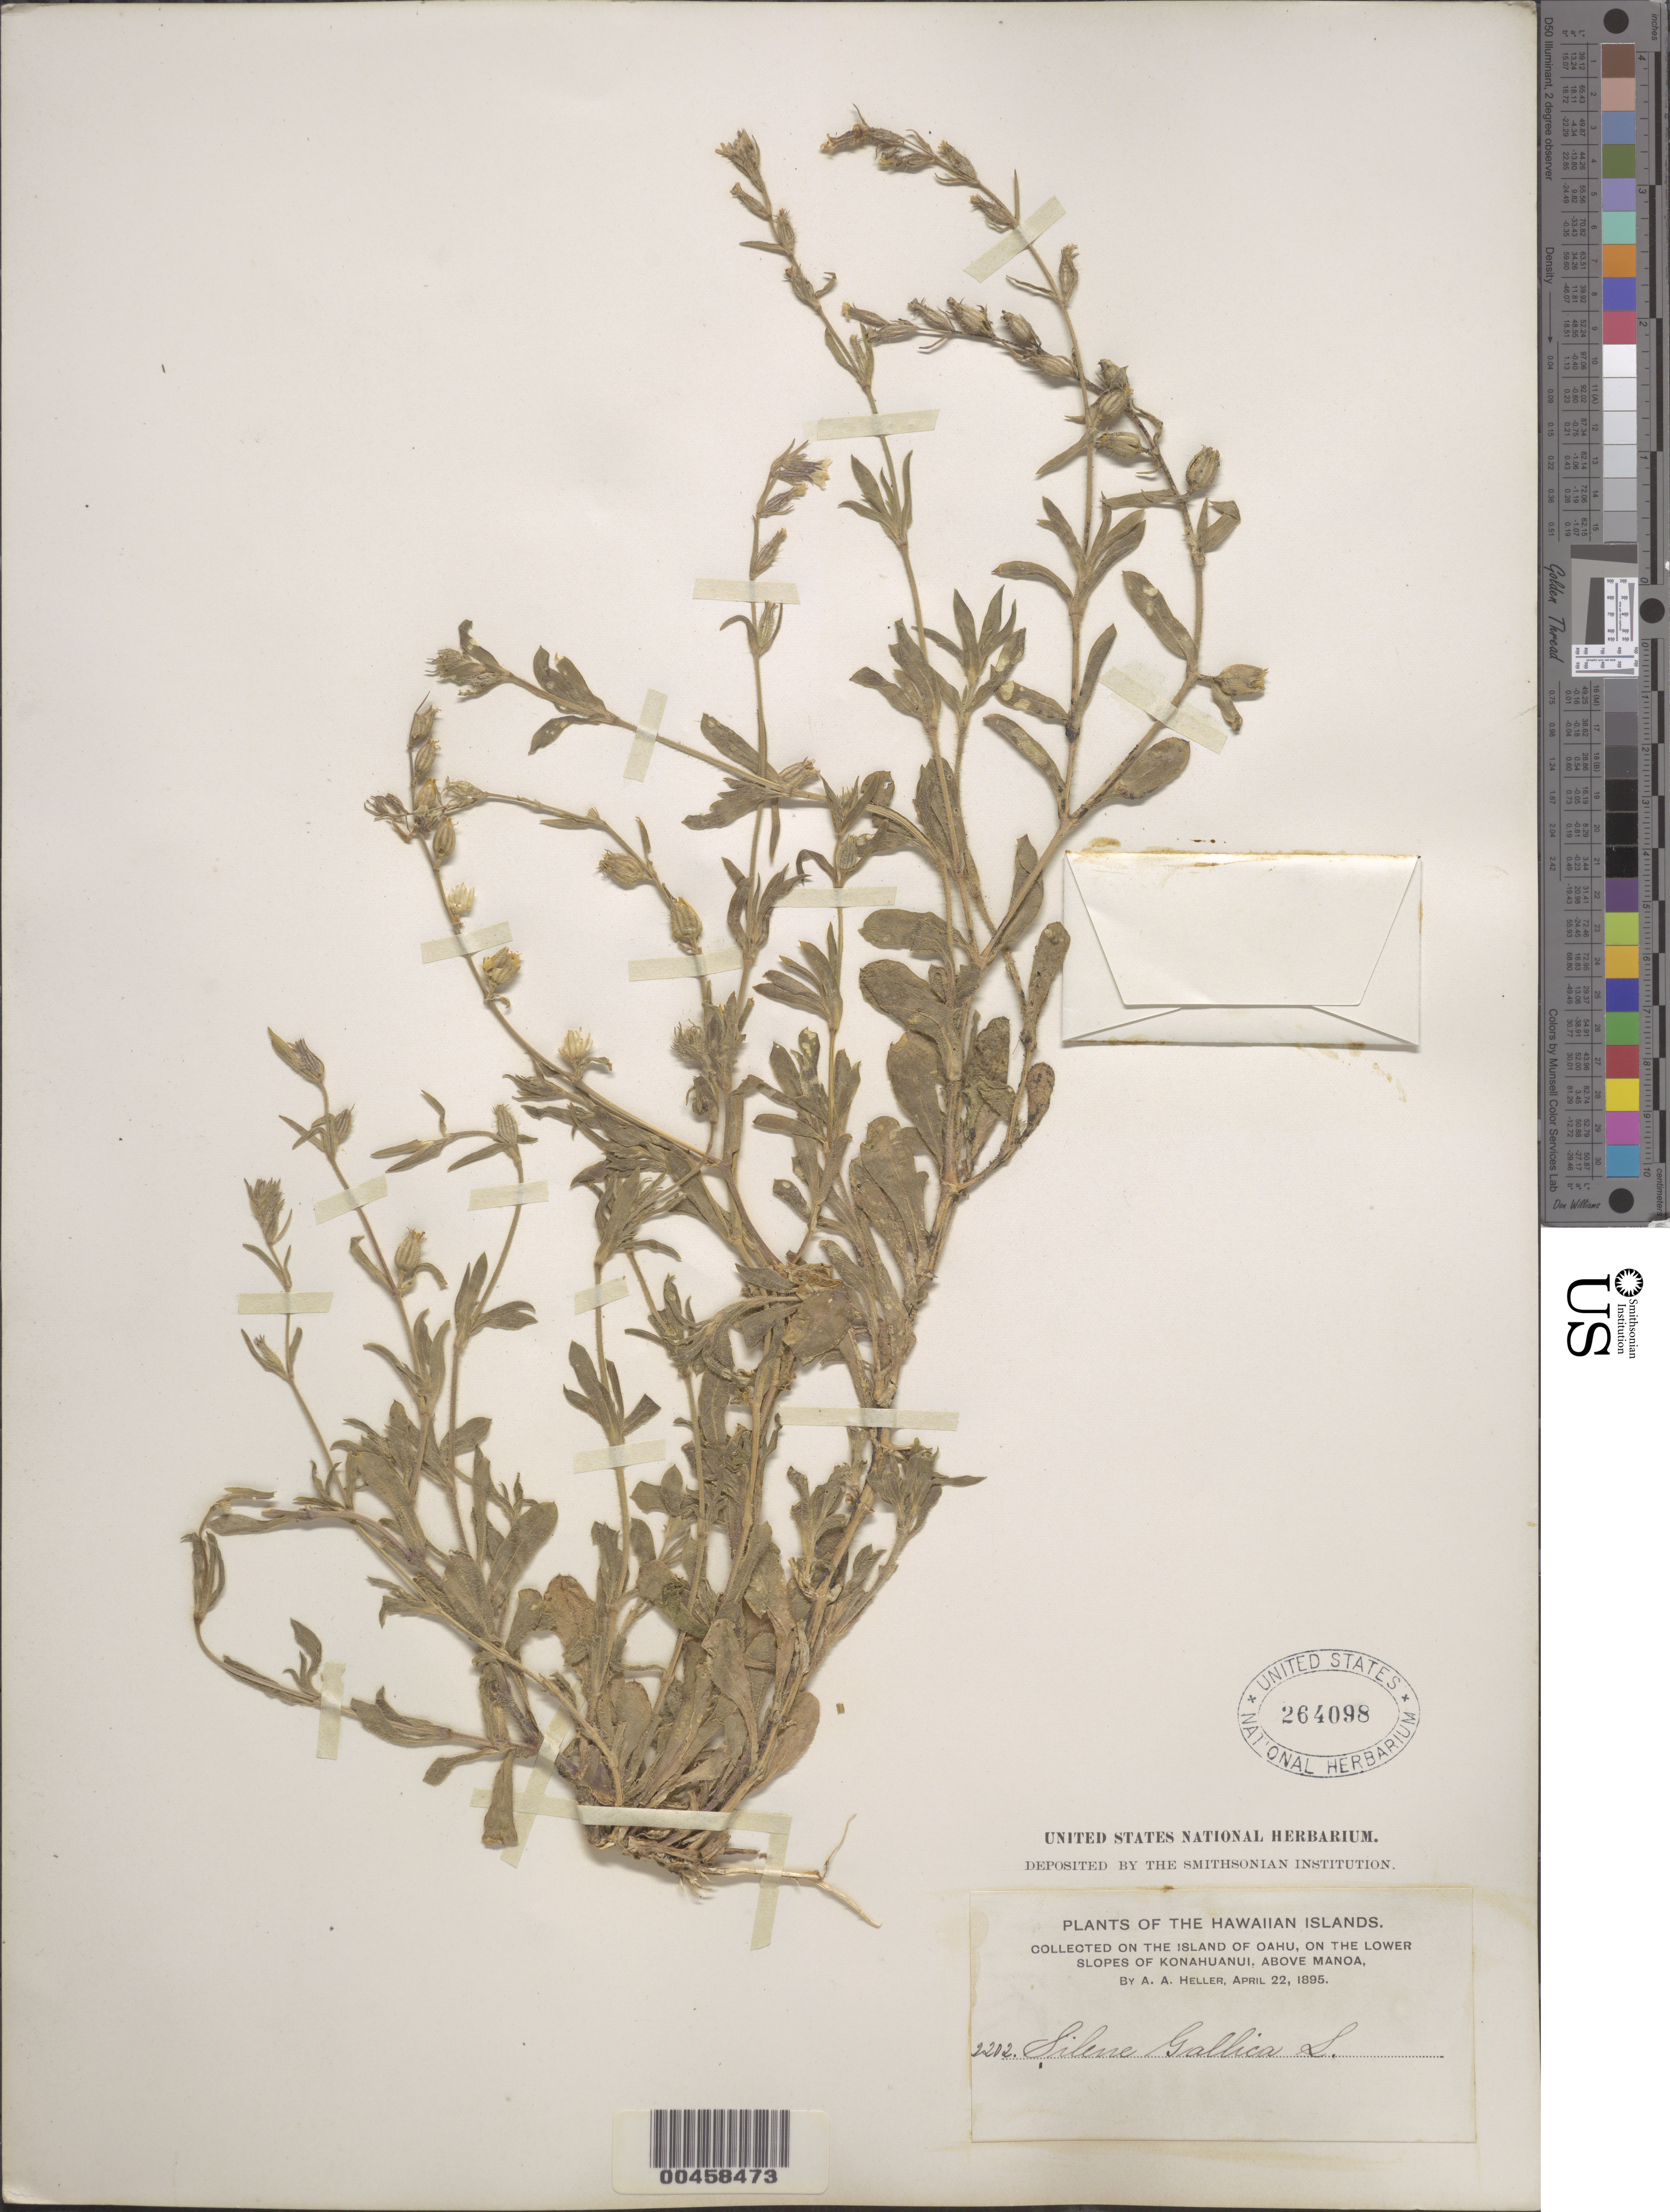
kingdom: Plantae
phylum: Tracheophyta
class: Magnoliopsida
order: Caryophyllales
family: Caryophyllaceae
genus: Silene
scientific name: Silene gallica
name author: L.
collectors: A. A. Heller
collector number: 2202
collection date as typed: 22 Apr 1895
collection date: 1895-04-22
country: United States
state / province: Hawaii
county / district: Honolulu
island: Oahu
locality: on the lower slopes of Konahuanui, above Manoa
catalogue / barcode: US 264098